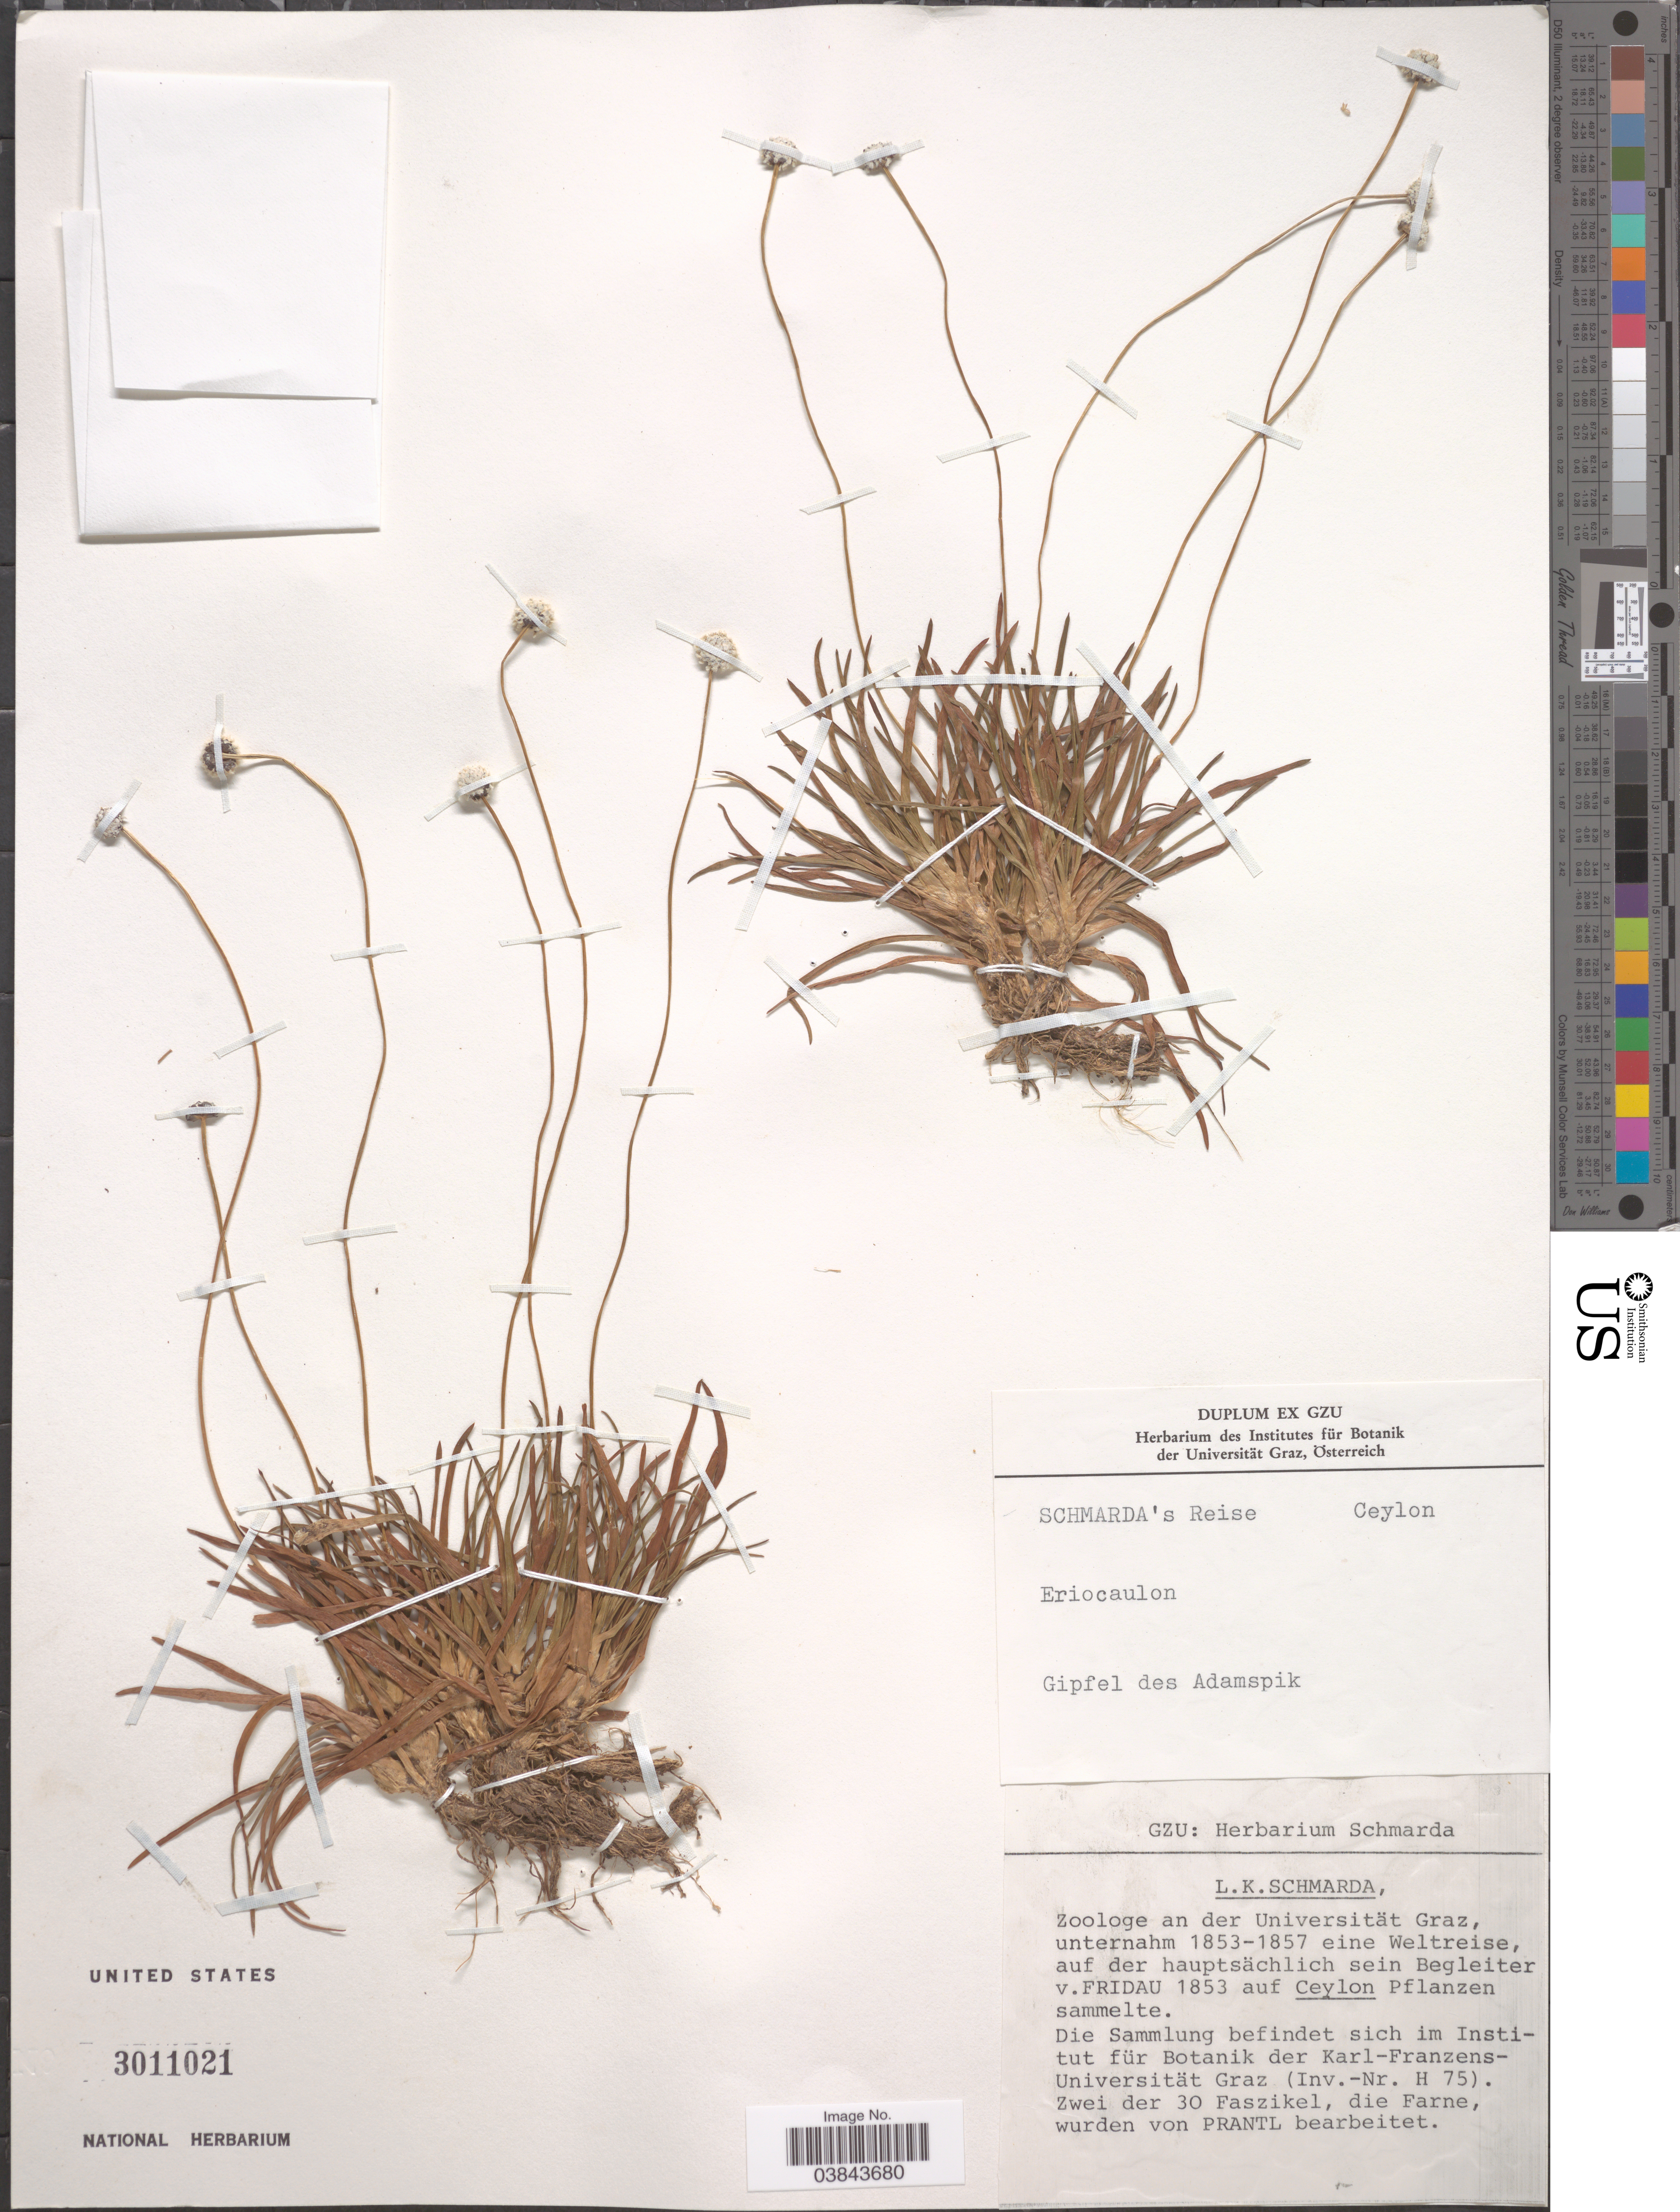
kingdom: Plantae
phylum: Tracheophyta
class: Liliopsida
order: Poales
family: Eriocaulaceae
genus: Eriocaulon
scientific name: Eriocaulon sp.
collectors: L. Schmarda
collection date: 1853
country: Sri Lanka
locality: Ceylon.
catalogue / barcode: US 3011021